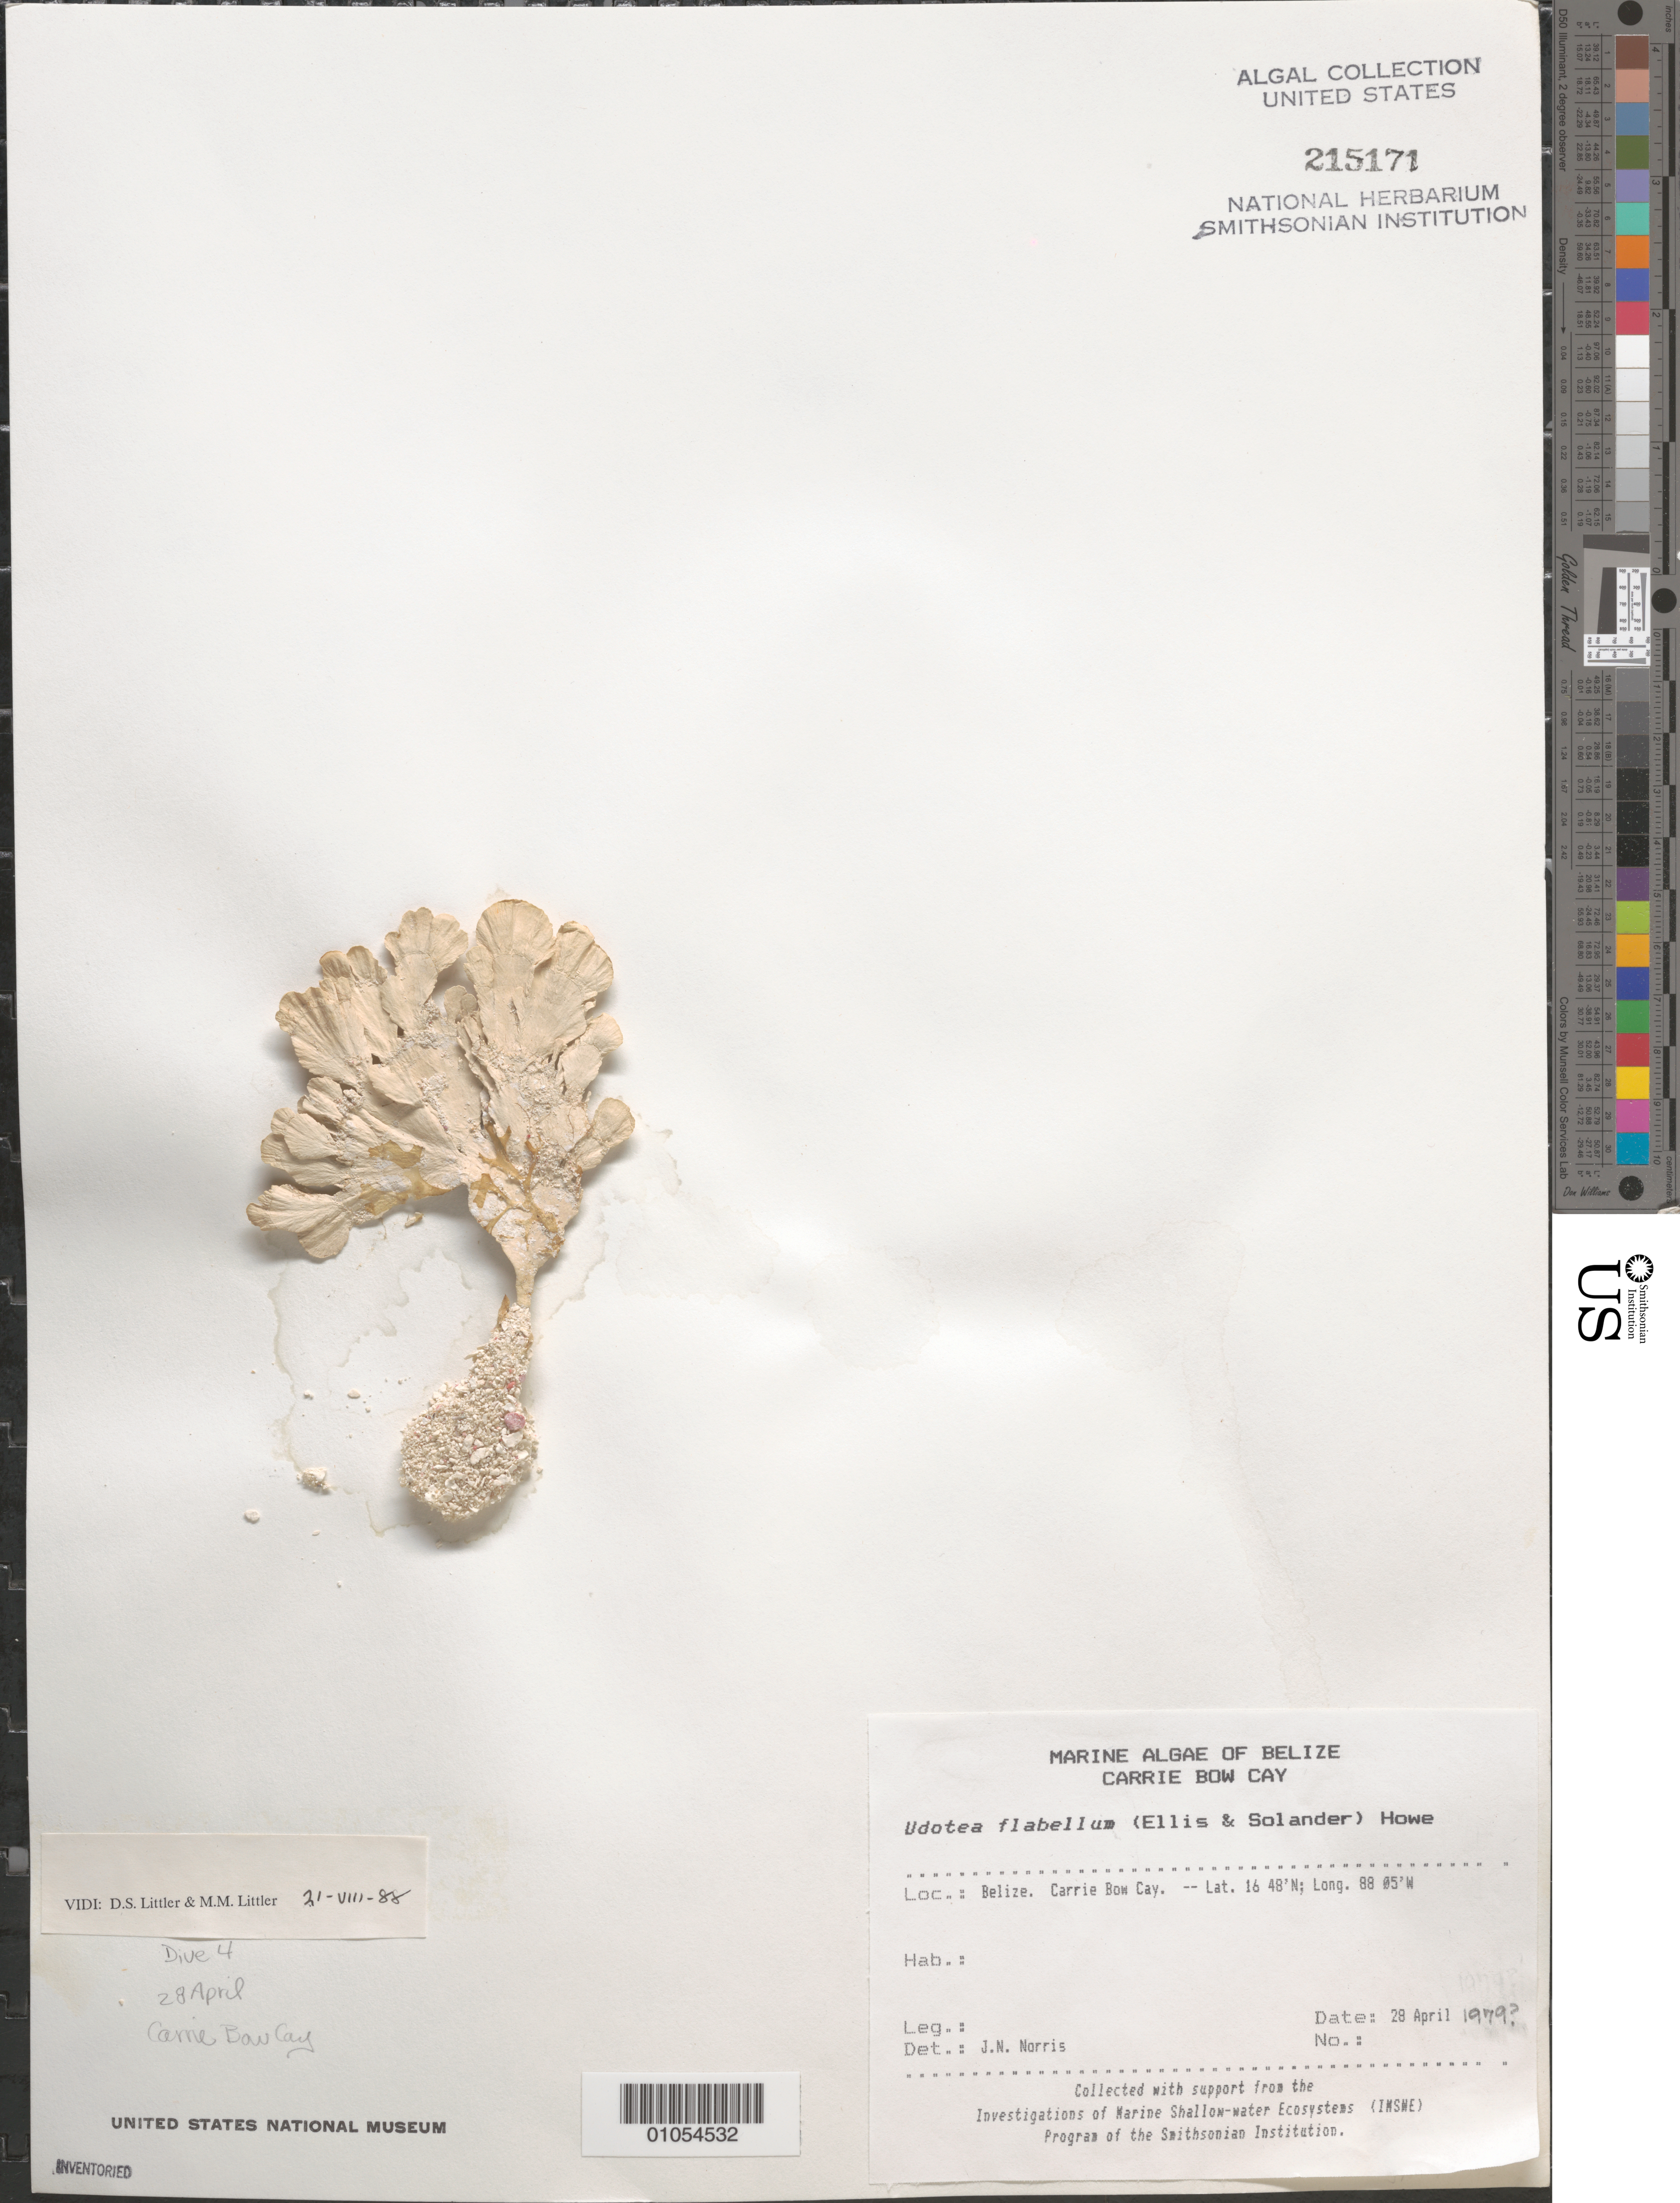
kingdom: Plantae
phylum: Chlorophyta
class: Ulvophyceae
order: Bryopsidales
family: Udoteaceae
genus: Udotea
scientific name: Udotea flabellum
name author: (J. Ellis & Sol.) M. Howe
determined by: Norris, James N.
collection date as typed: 28 Apr (1979?)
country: Belize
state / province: Stann Creek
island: Carrie Bow Cay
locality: Dive 4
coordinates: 16 48'N, 88 05'W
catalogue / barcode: US 215171